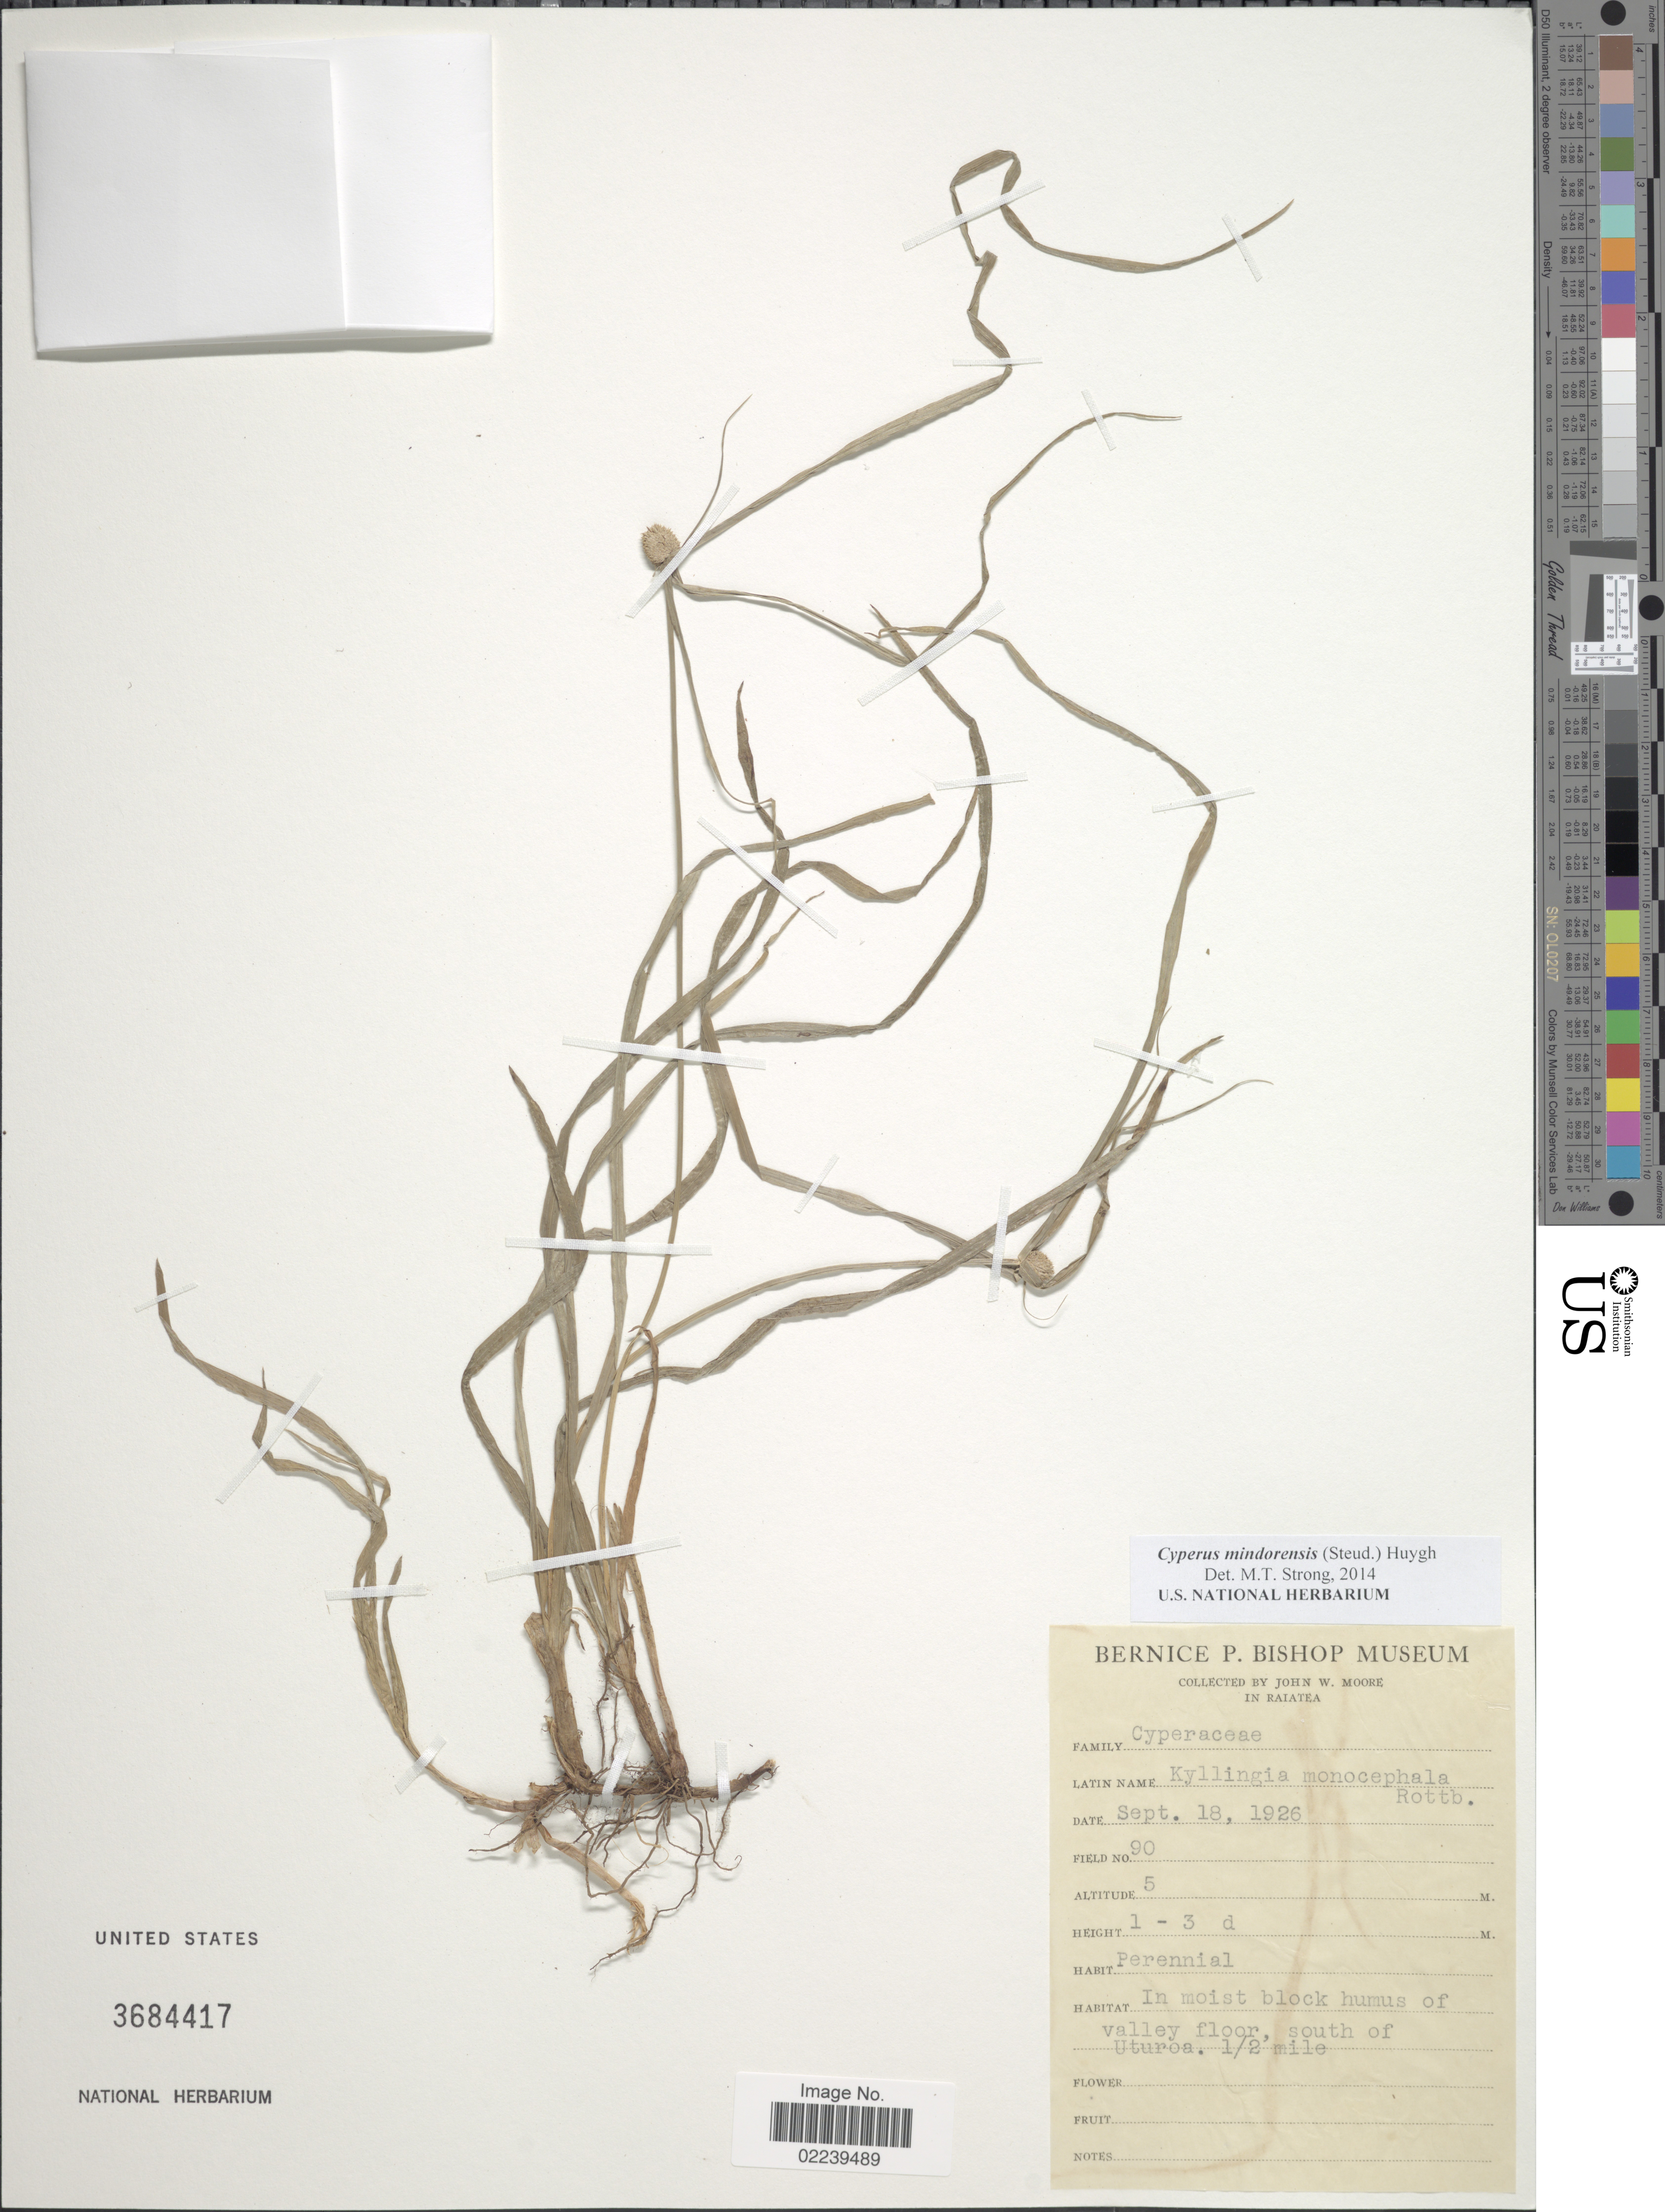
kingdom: Plantae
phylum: Tracheophyta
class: Liliopsida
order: Poales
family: Cyperaceae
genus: Cyperus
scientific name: Cyperus mindorensis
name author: (Steud.) Huygh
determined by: Strong, M. T., (US), Smithsonian Institution - National Museum of Natural History (UNITED STATES)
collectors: J. Moore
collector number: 90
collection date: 1926-09-18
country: French Polynesia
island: Raiatea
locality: In Raiatea. valley floor, south of Uturoa 1/2 mile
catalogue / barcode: US 3684417